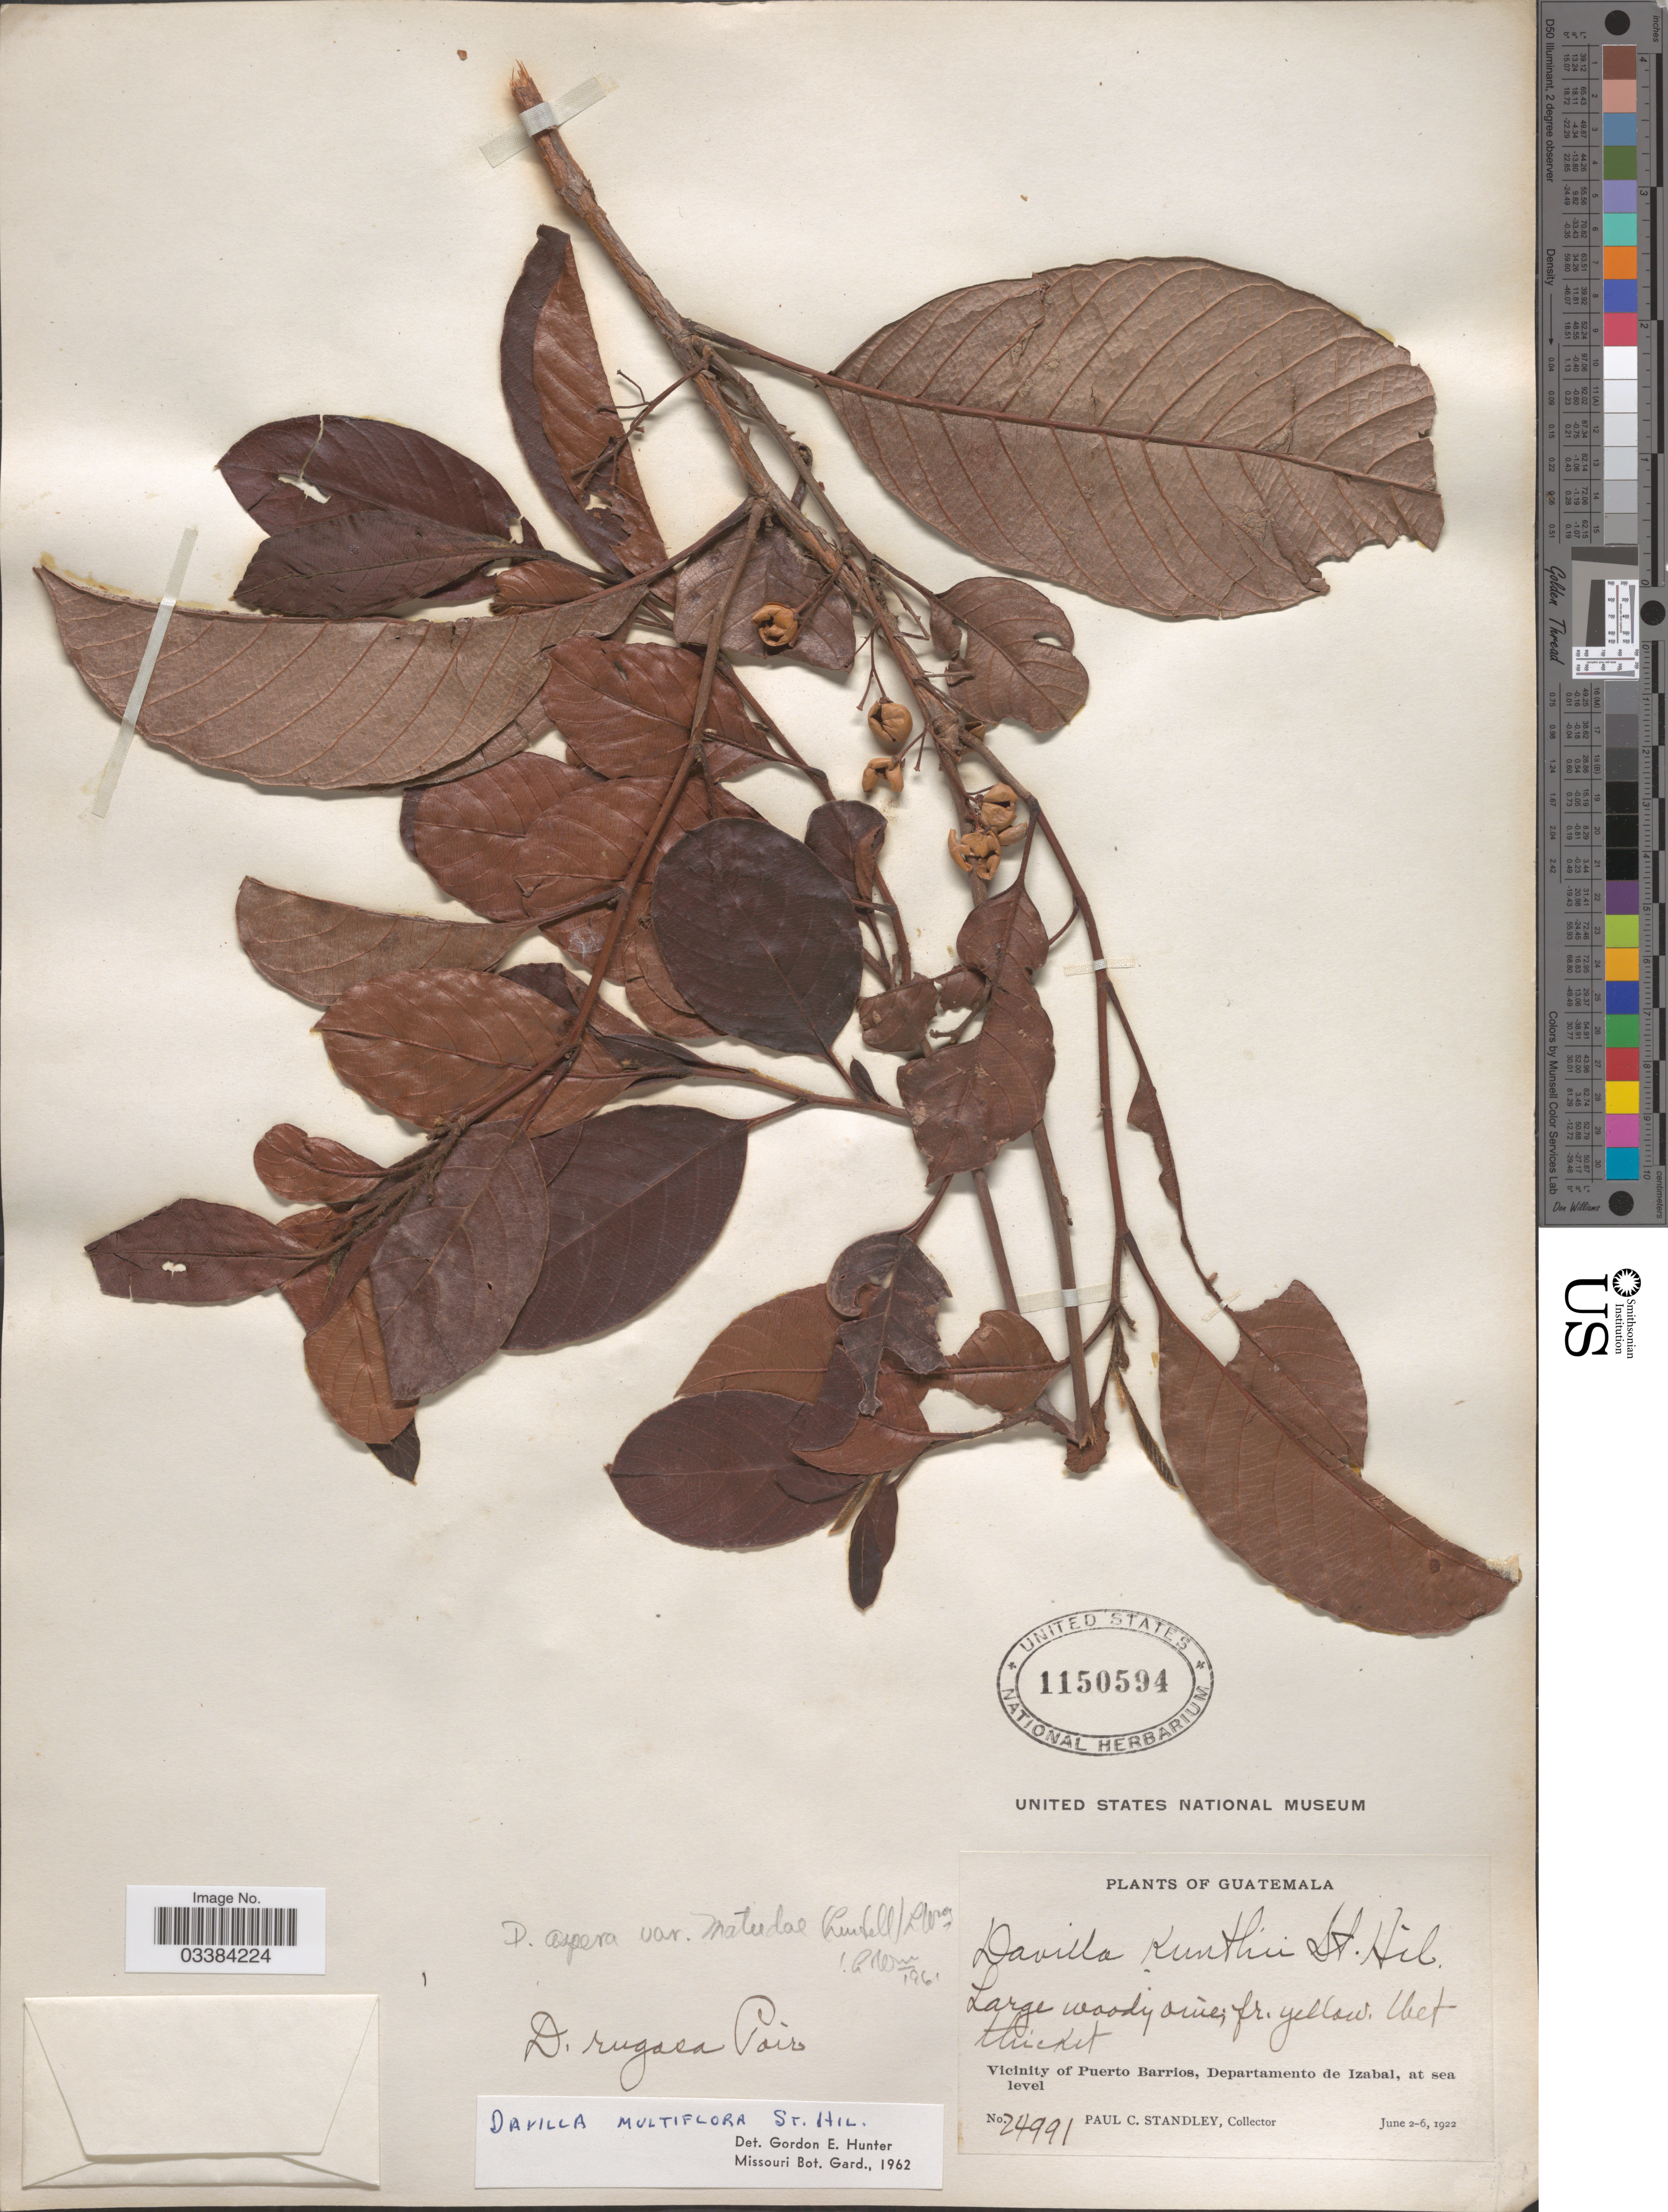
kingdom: Plantae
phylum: Tracheophyta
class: Magnoliopsida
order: Dilleniales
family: Dilleniaceae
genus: Davilla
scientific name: Davilla rugosa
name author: Poir.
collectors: P. C. Standley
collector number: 24991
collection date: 1922-06-02/1922-06-06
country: Guatemala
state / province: Izabal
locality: Vicinity of Puerto Barrios, Departamento de Izabal.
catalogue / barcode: US 1150594